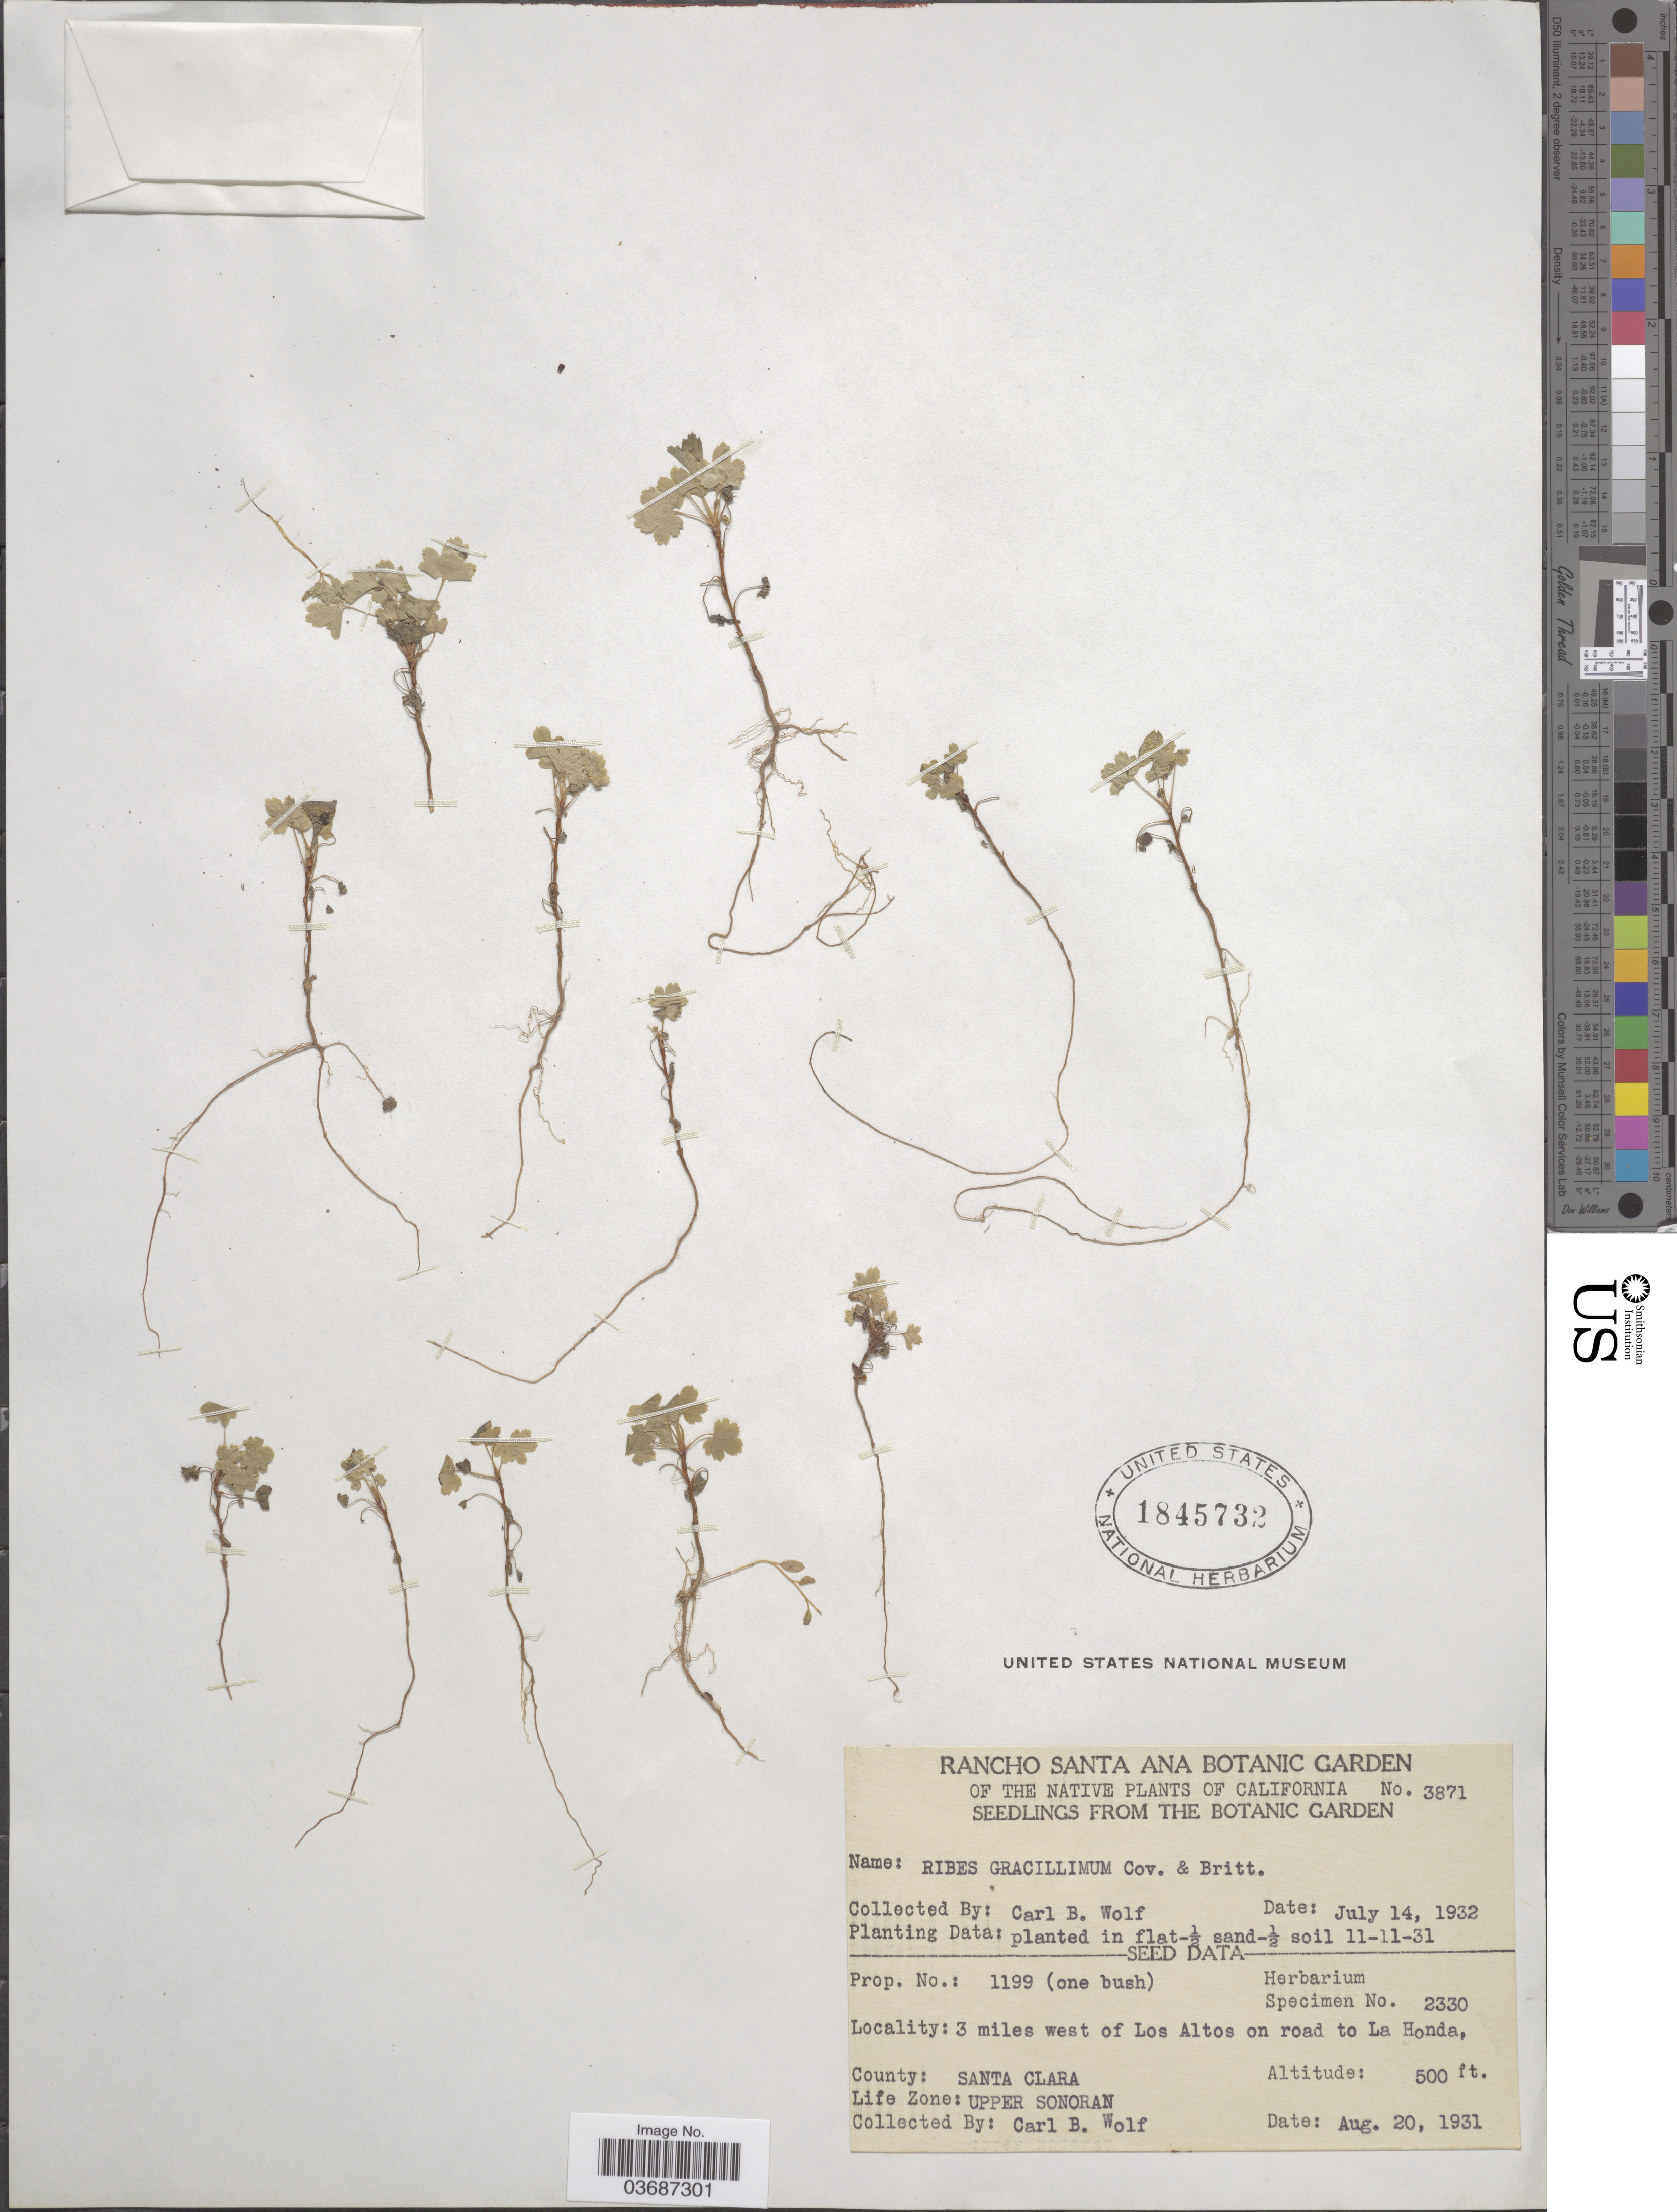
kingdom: Plantae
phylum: Tracheophyta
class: Magnoliopsida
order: Saxifragales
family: Grossulariaceae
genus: Ribes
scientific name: Ribes gracillimum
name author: Coville & Britton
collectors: C. B. Wolf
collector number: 3871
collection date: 1932-07-14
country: United States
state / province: California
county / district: Orange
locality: Rancho Santa Ana Botanic Garden.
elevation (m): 152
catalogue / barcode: US 1845732